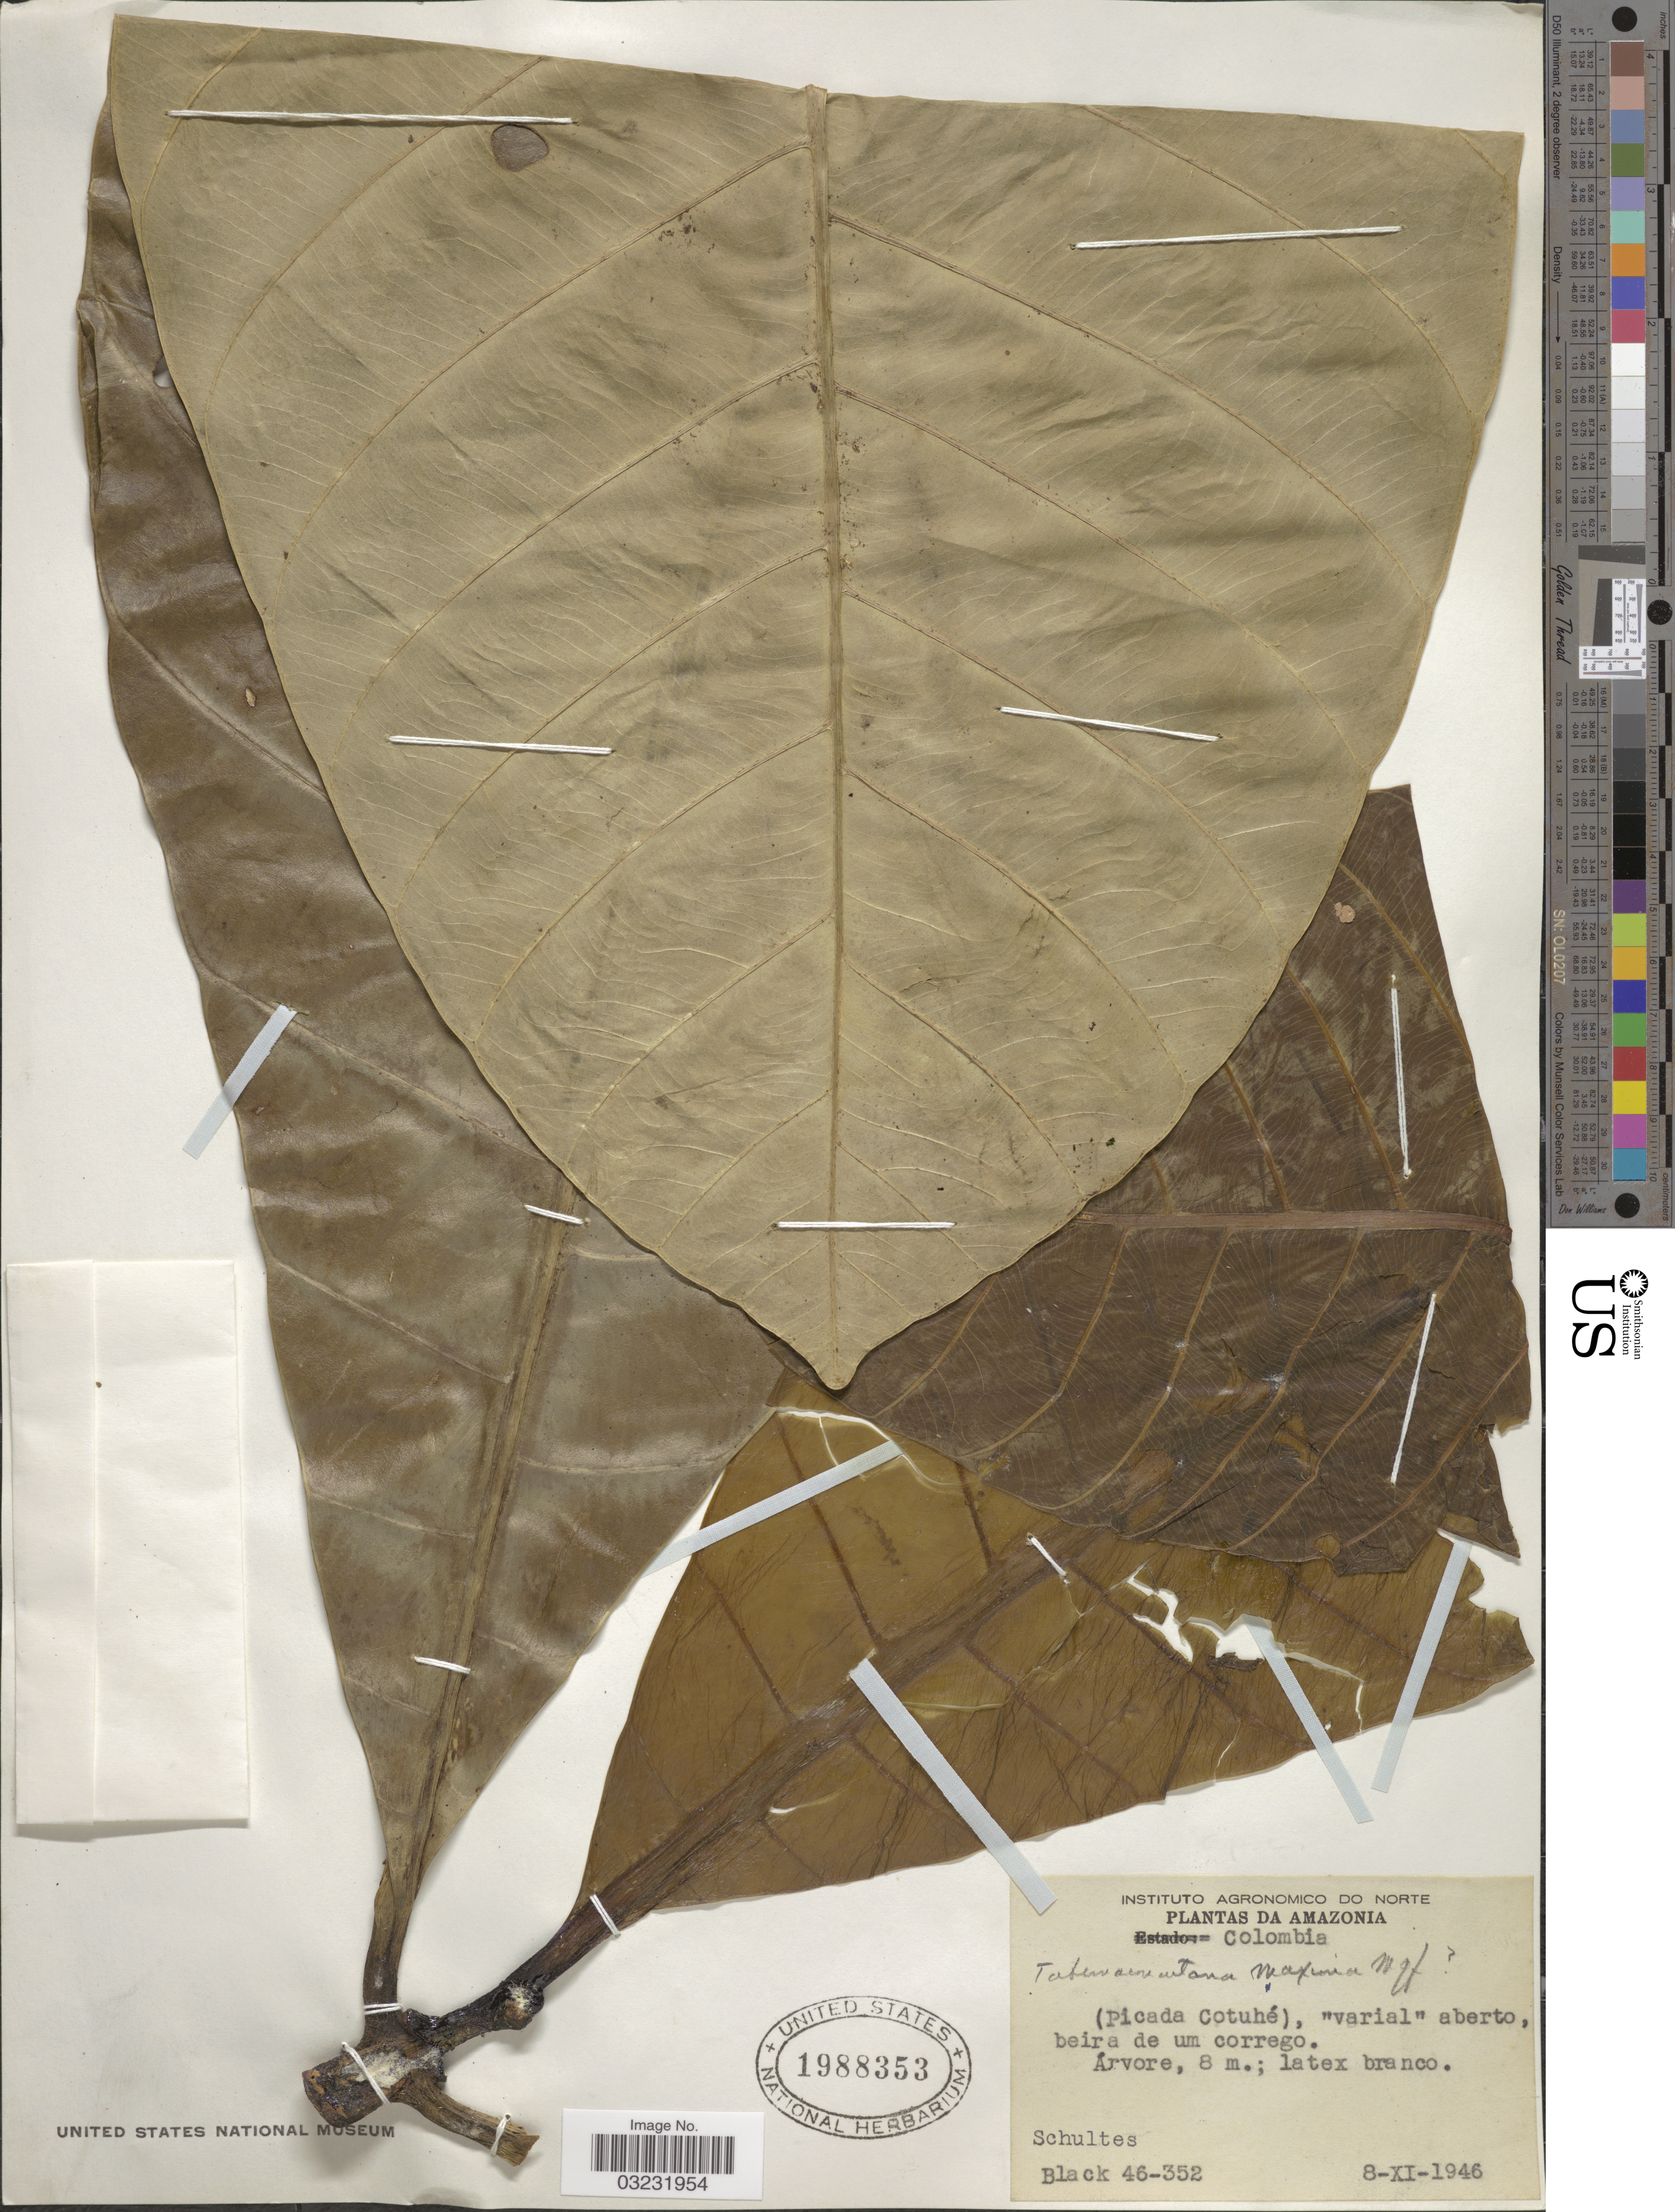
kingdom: Plantae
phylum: Tracheophyta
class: Magnoliopsida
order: Gentianales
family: Apocynaceae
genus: Tabernaemontana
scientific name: Tabernaemontana maxima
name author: Markgr.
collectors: -- Black & -- Schultes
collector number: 46-352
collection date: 1946-11-08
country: Colombia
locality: Amazonia. (Picada Cotuhé).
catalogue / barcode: US 1988353